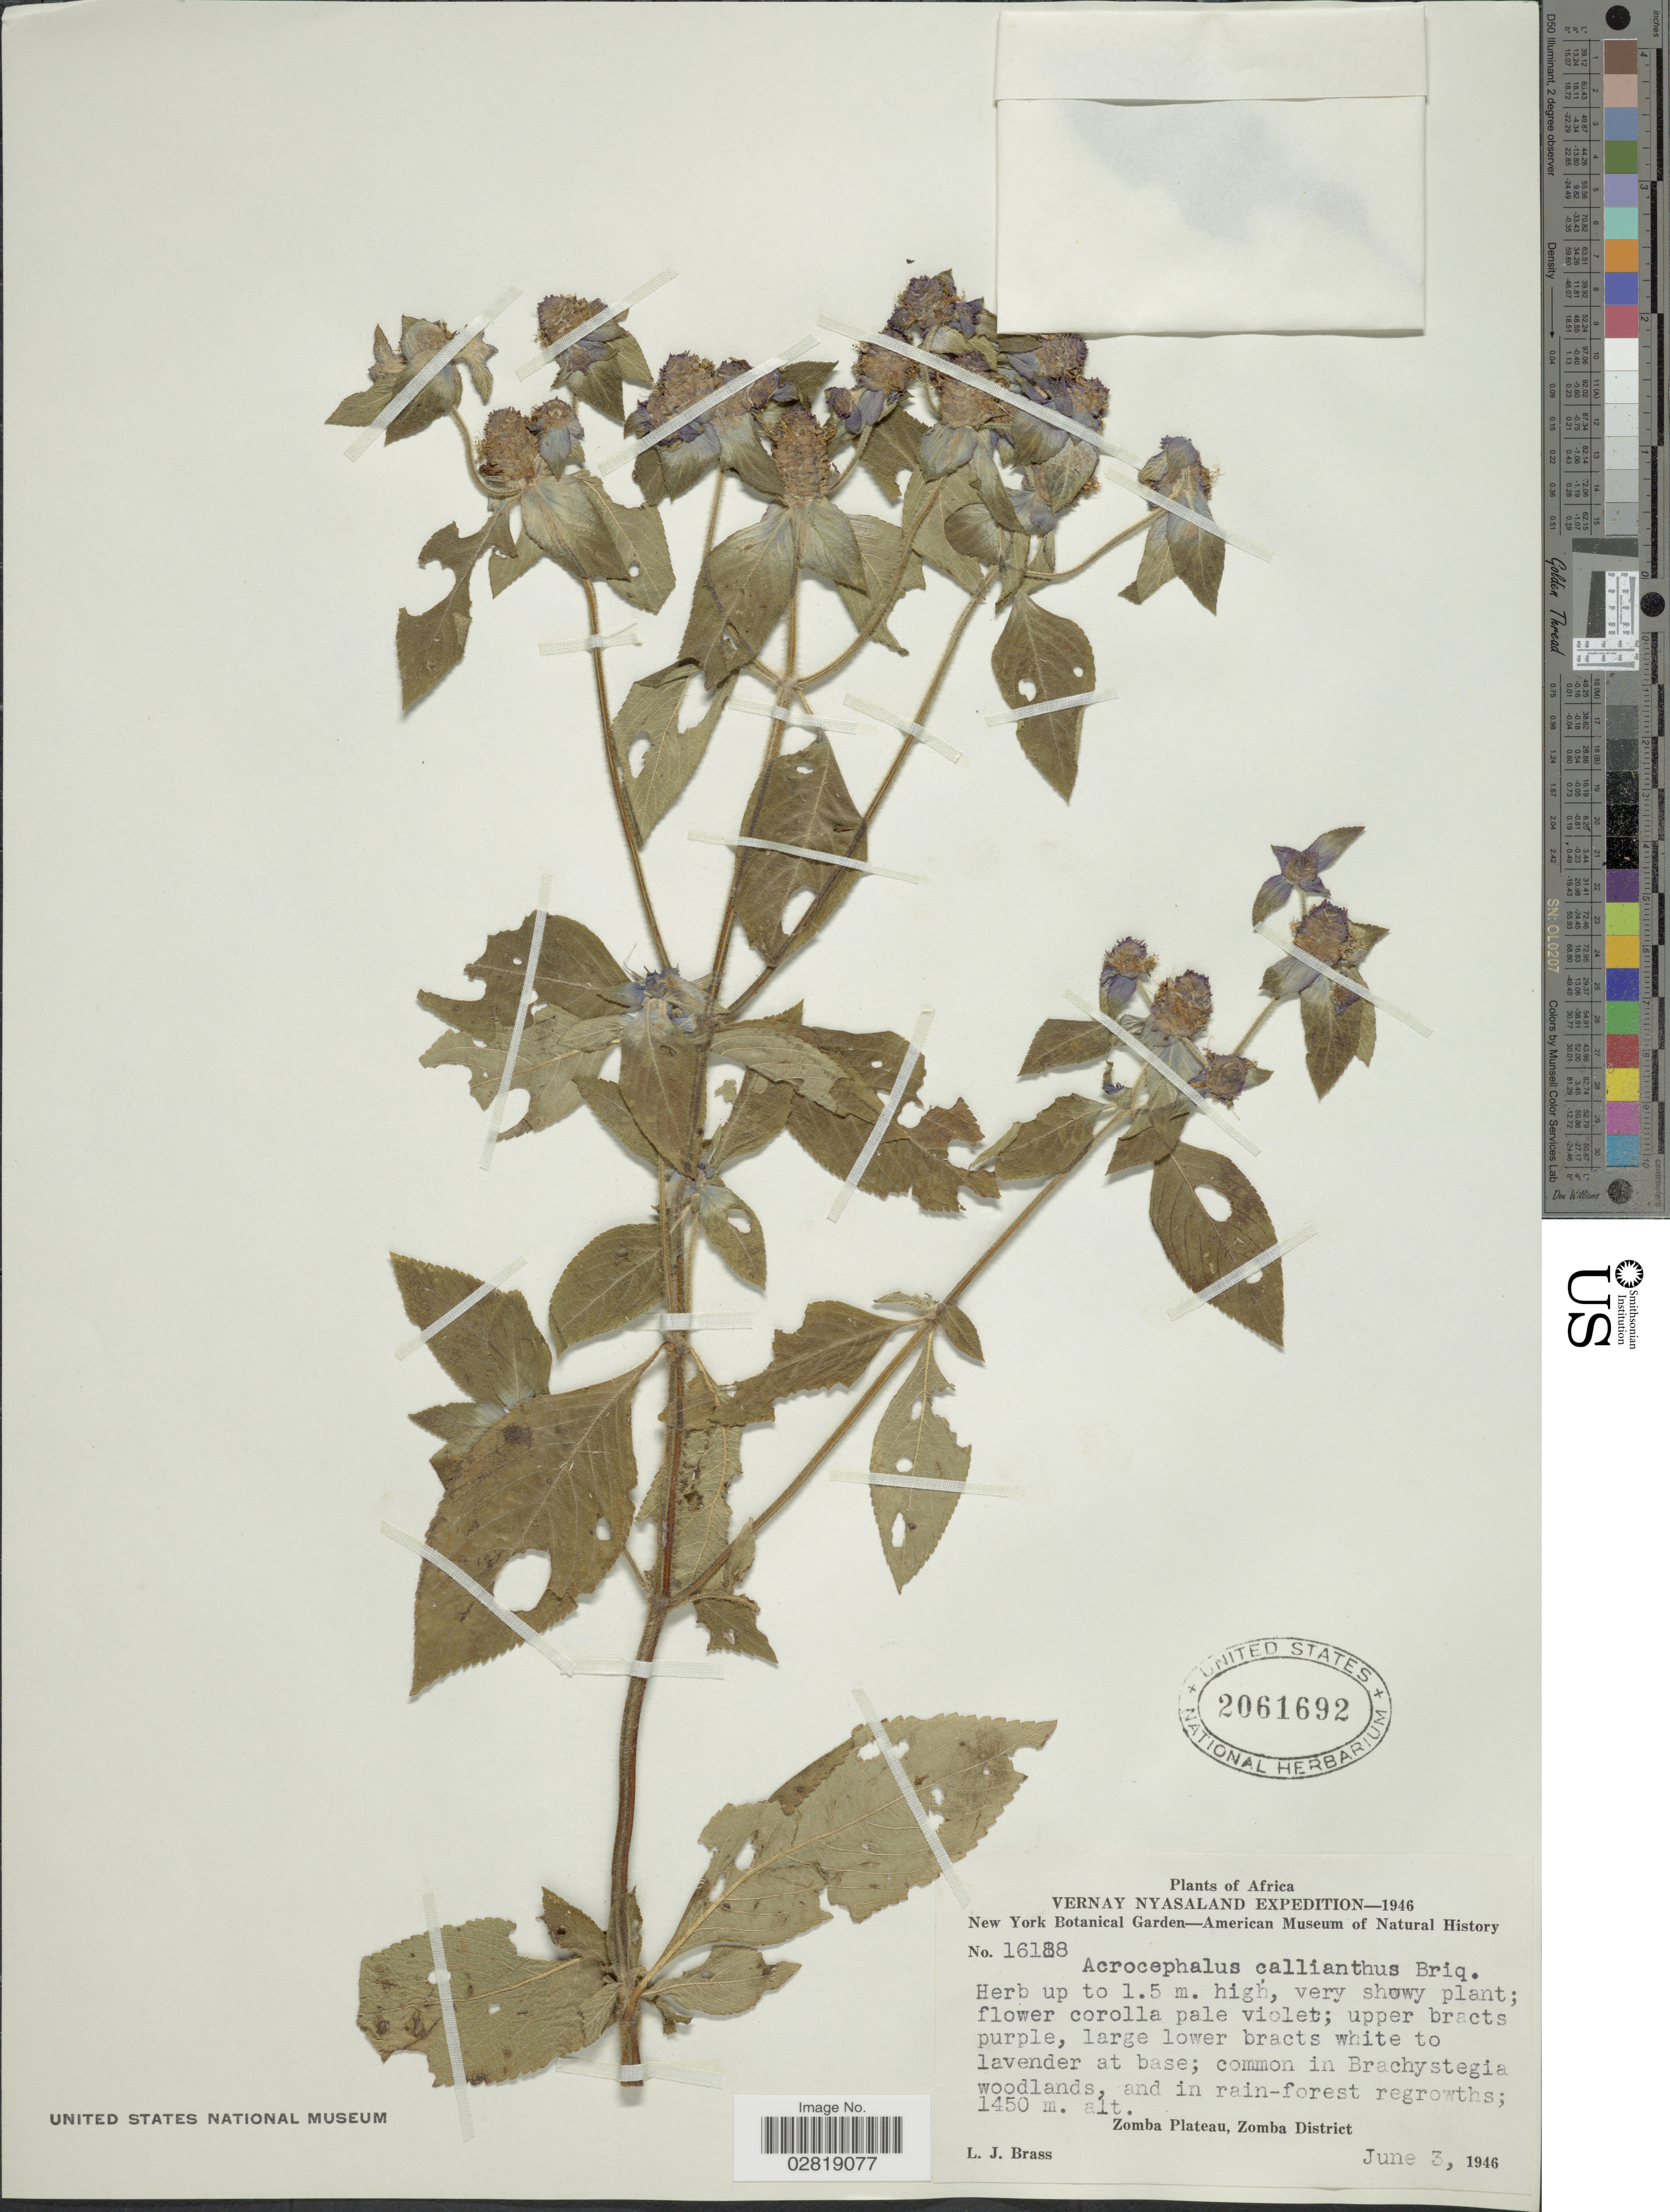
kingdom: Plantae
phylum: Tracheophyta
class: Magnoliopsida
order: Lamiales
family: Lamiaceae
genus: Haumaniastrum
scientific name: Haumaniastrum villosum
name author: (Benth.) Paton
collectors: L. J. Brass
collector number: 16188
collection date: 1946-06-03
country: Malawi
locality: Vernay Nyasaland. Zomba Plateau, Zomba District.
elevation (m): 1450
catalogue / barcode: US 2061692